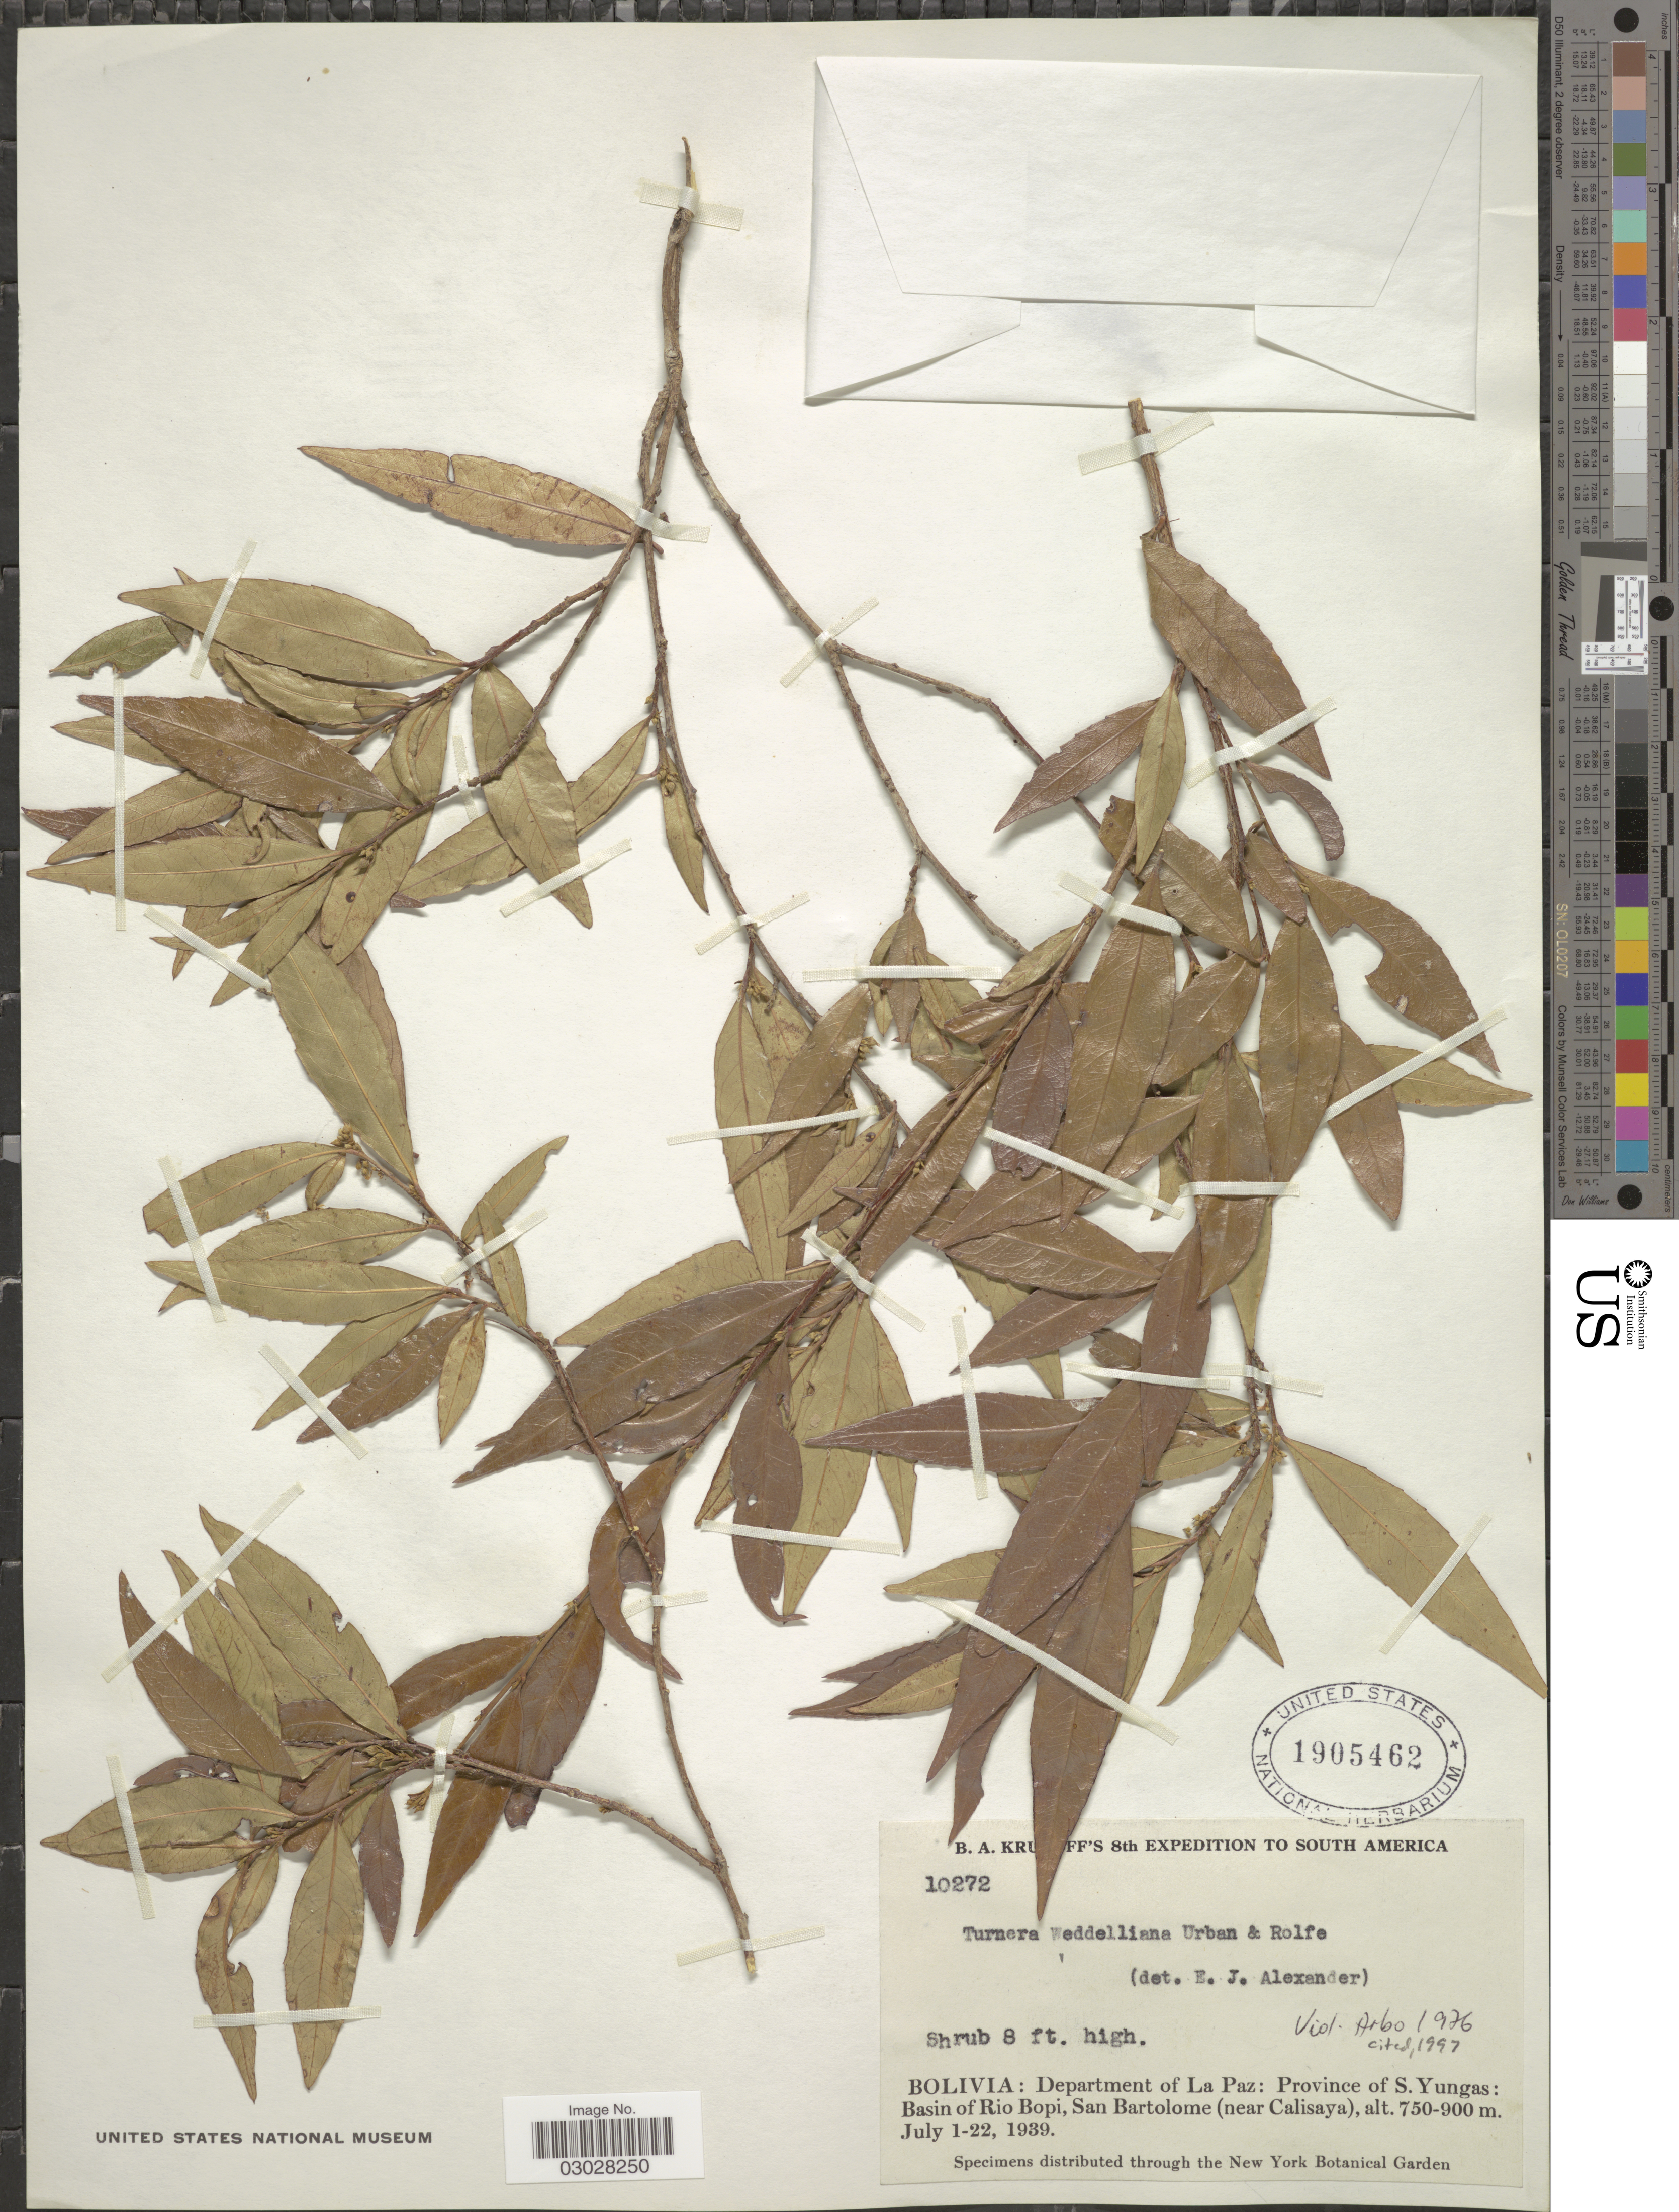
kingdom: Plantae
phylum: Tracheophyta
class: Magnoliopsida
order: Malpighiales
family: Turneraceae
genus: Turnera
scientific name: Turnera weddelliana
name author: Urb. & Rolfe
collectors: B. A. Krukoff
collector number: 10272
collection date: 1939-07-01/1939-07-22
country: Bolivia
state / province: La Paz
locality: South America. Department of La Paz: Province of S. Yungas: Basin of Rio Bopi, San Bartolome (near Calisaya).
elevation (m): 750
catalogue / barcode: US 1905462